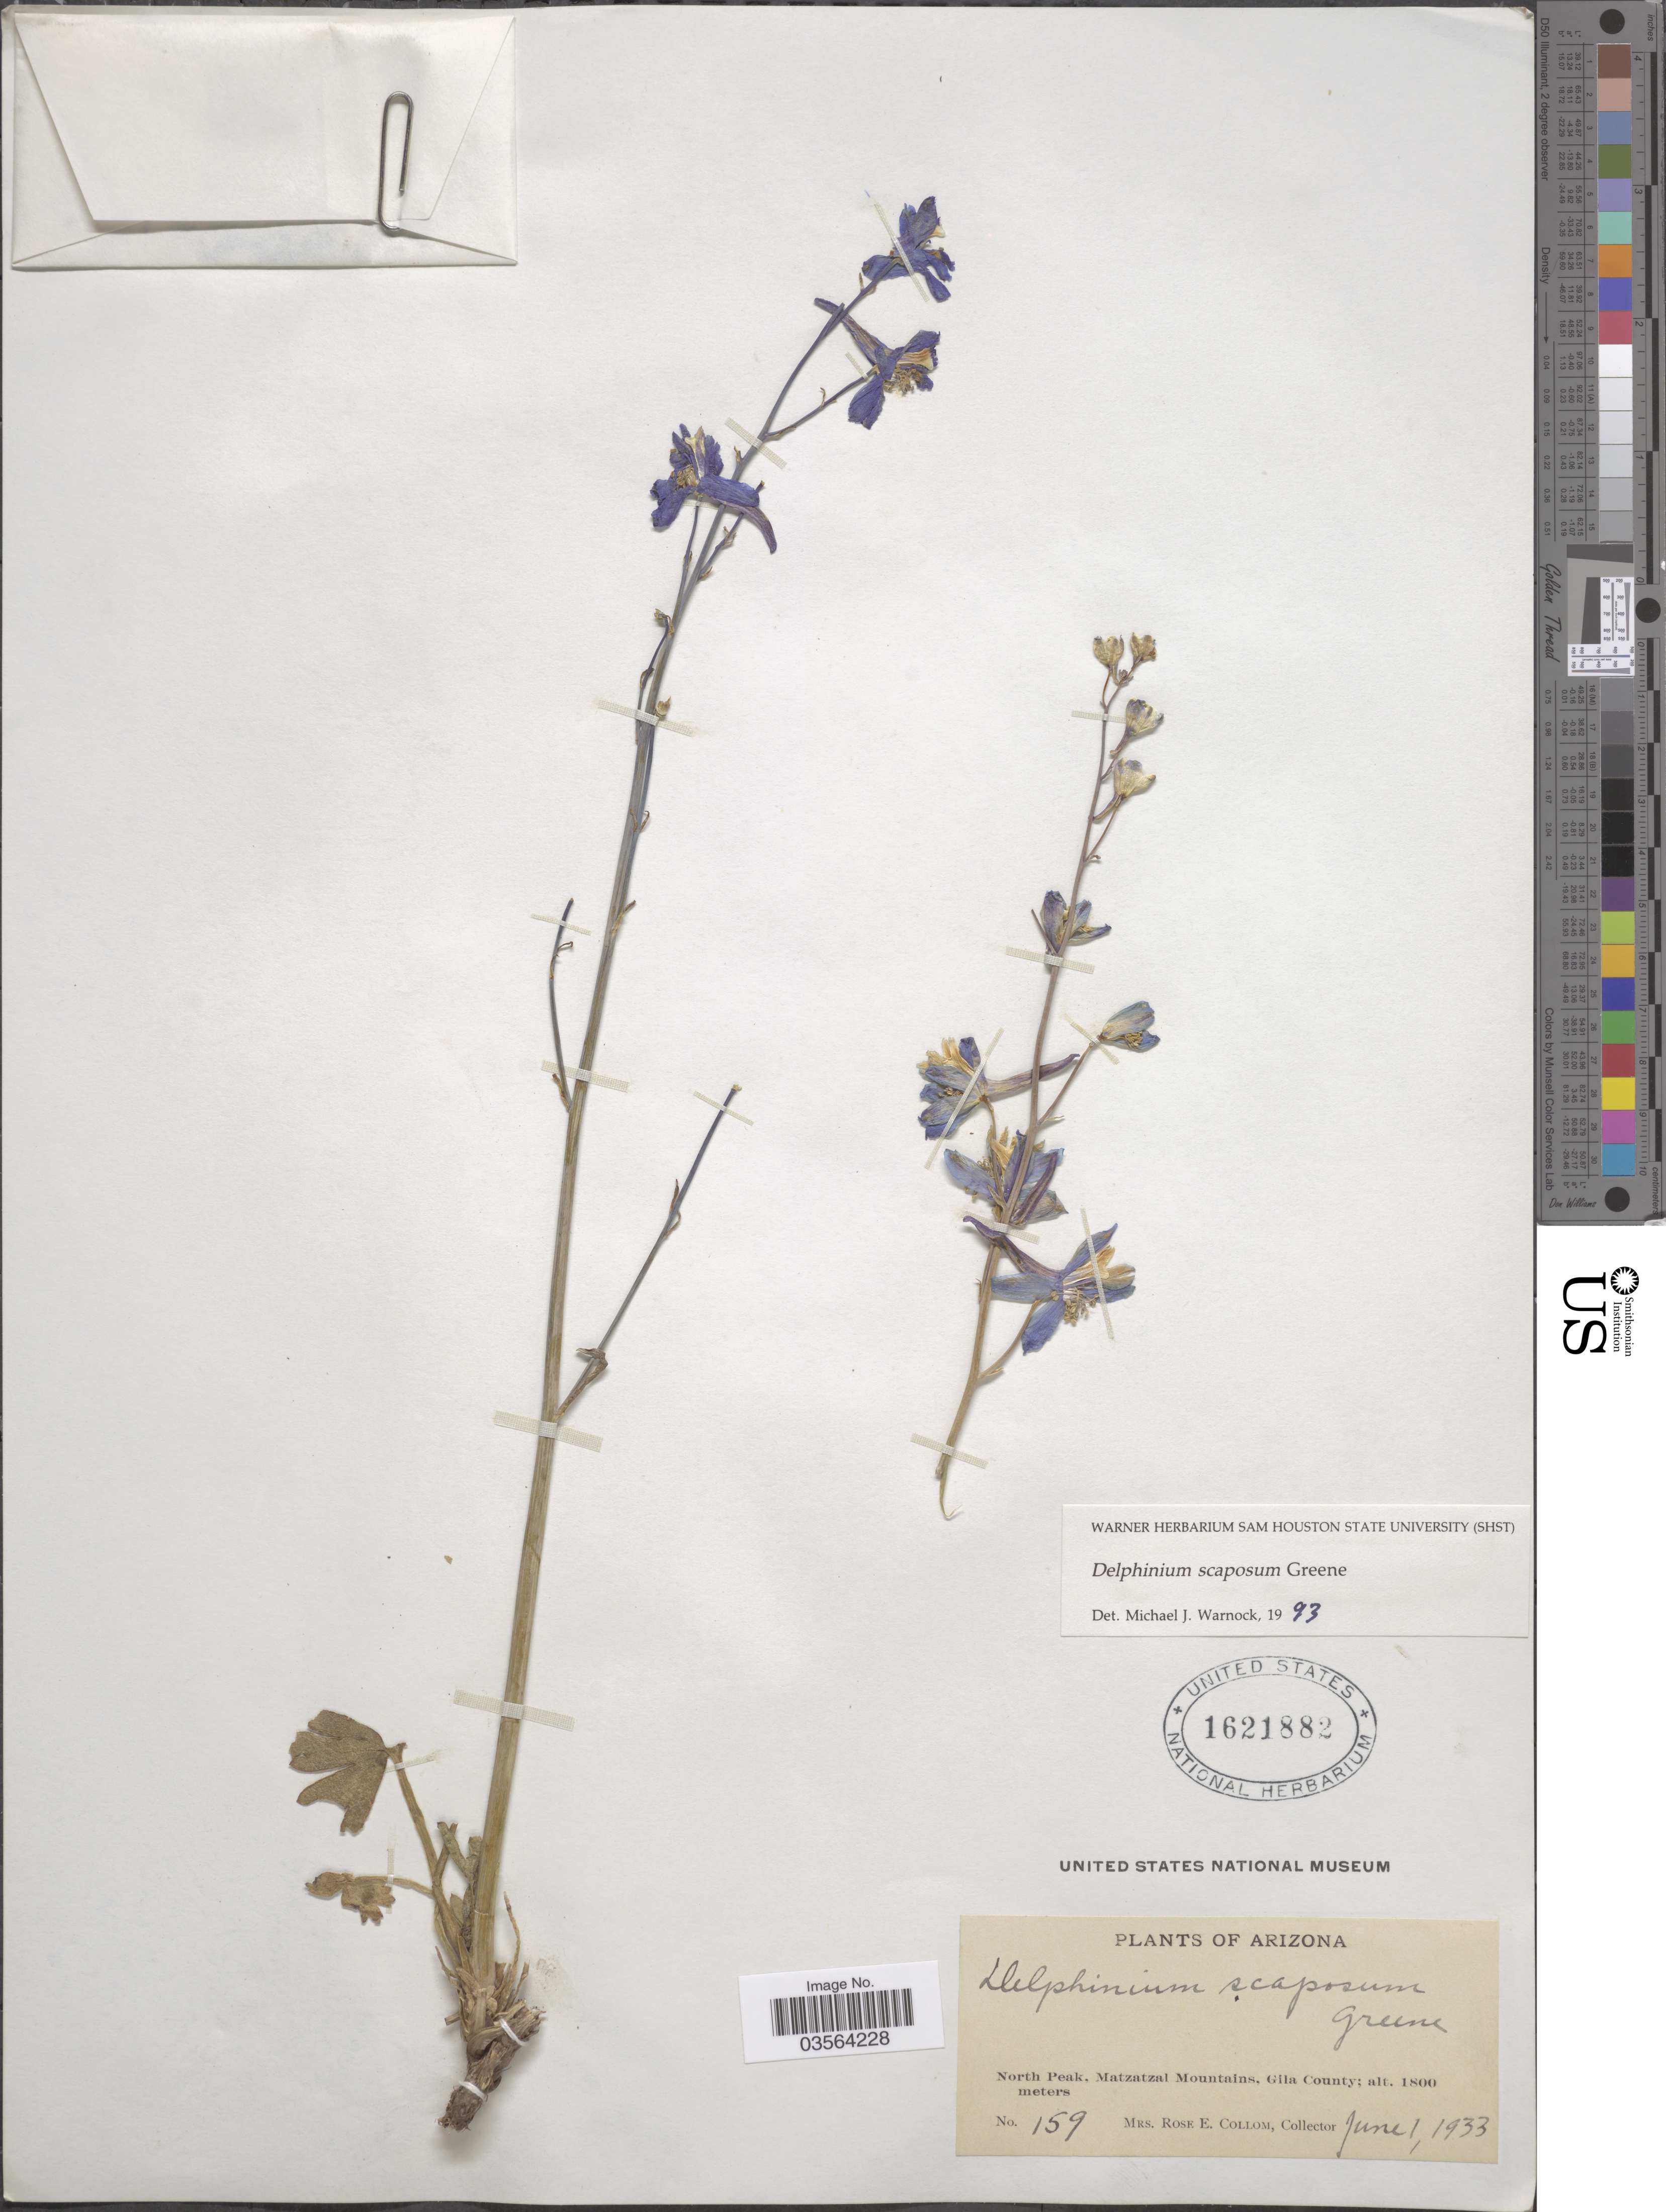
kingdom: Plantae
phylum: Tracheophyta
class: Magnoliopsida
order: Ranunculales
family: Ranunculaceae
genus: Delphinium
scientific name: Delphinium scaposum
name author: Greene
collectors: R. E. Collom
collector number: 159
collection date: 1933-06-01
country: United States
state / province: Arizona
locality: North Peak, Matzatzal Mountains, Gila County.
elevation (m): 1800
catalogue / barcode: US 1621882